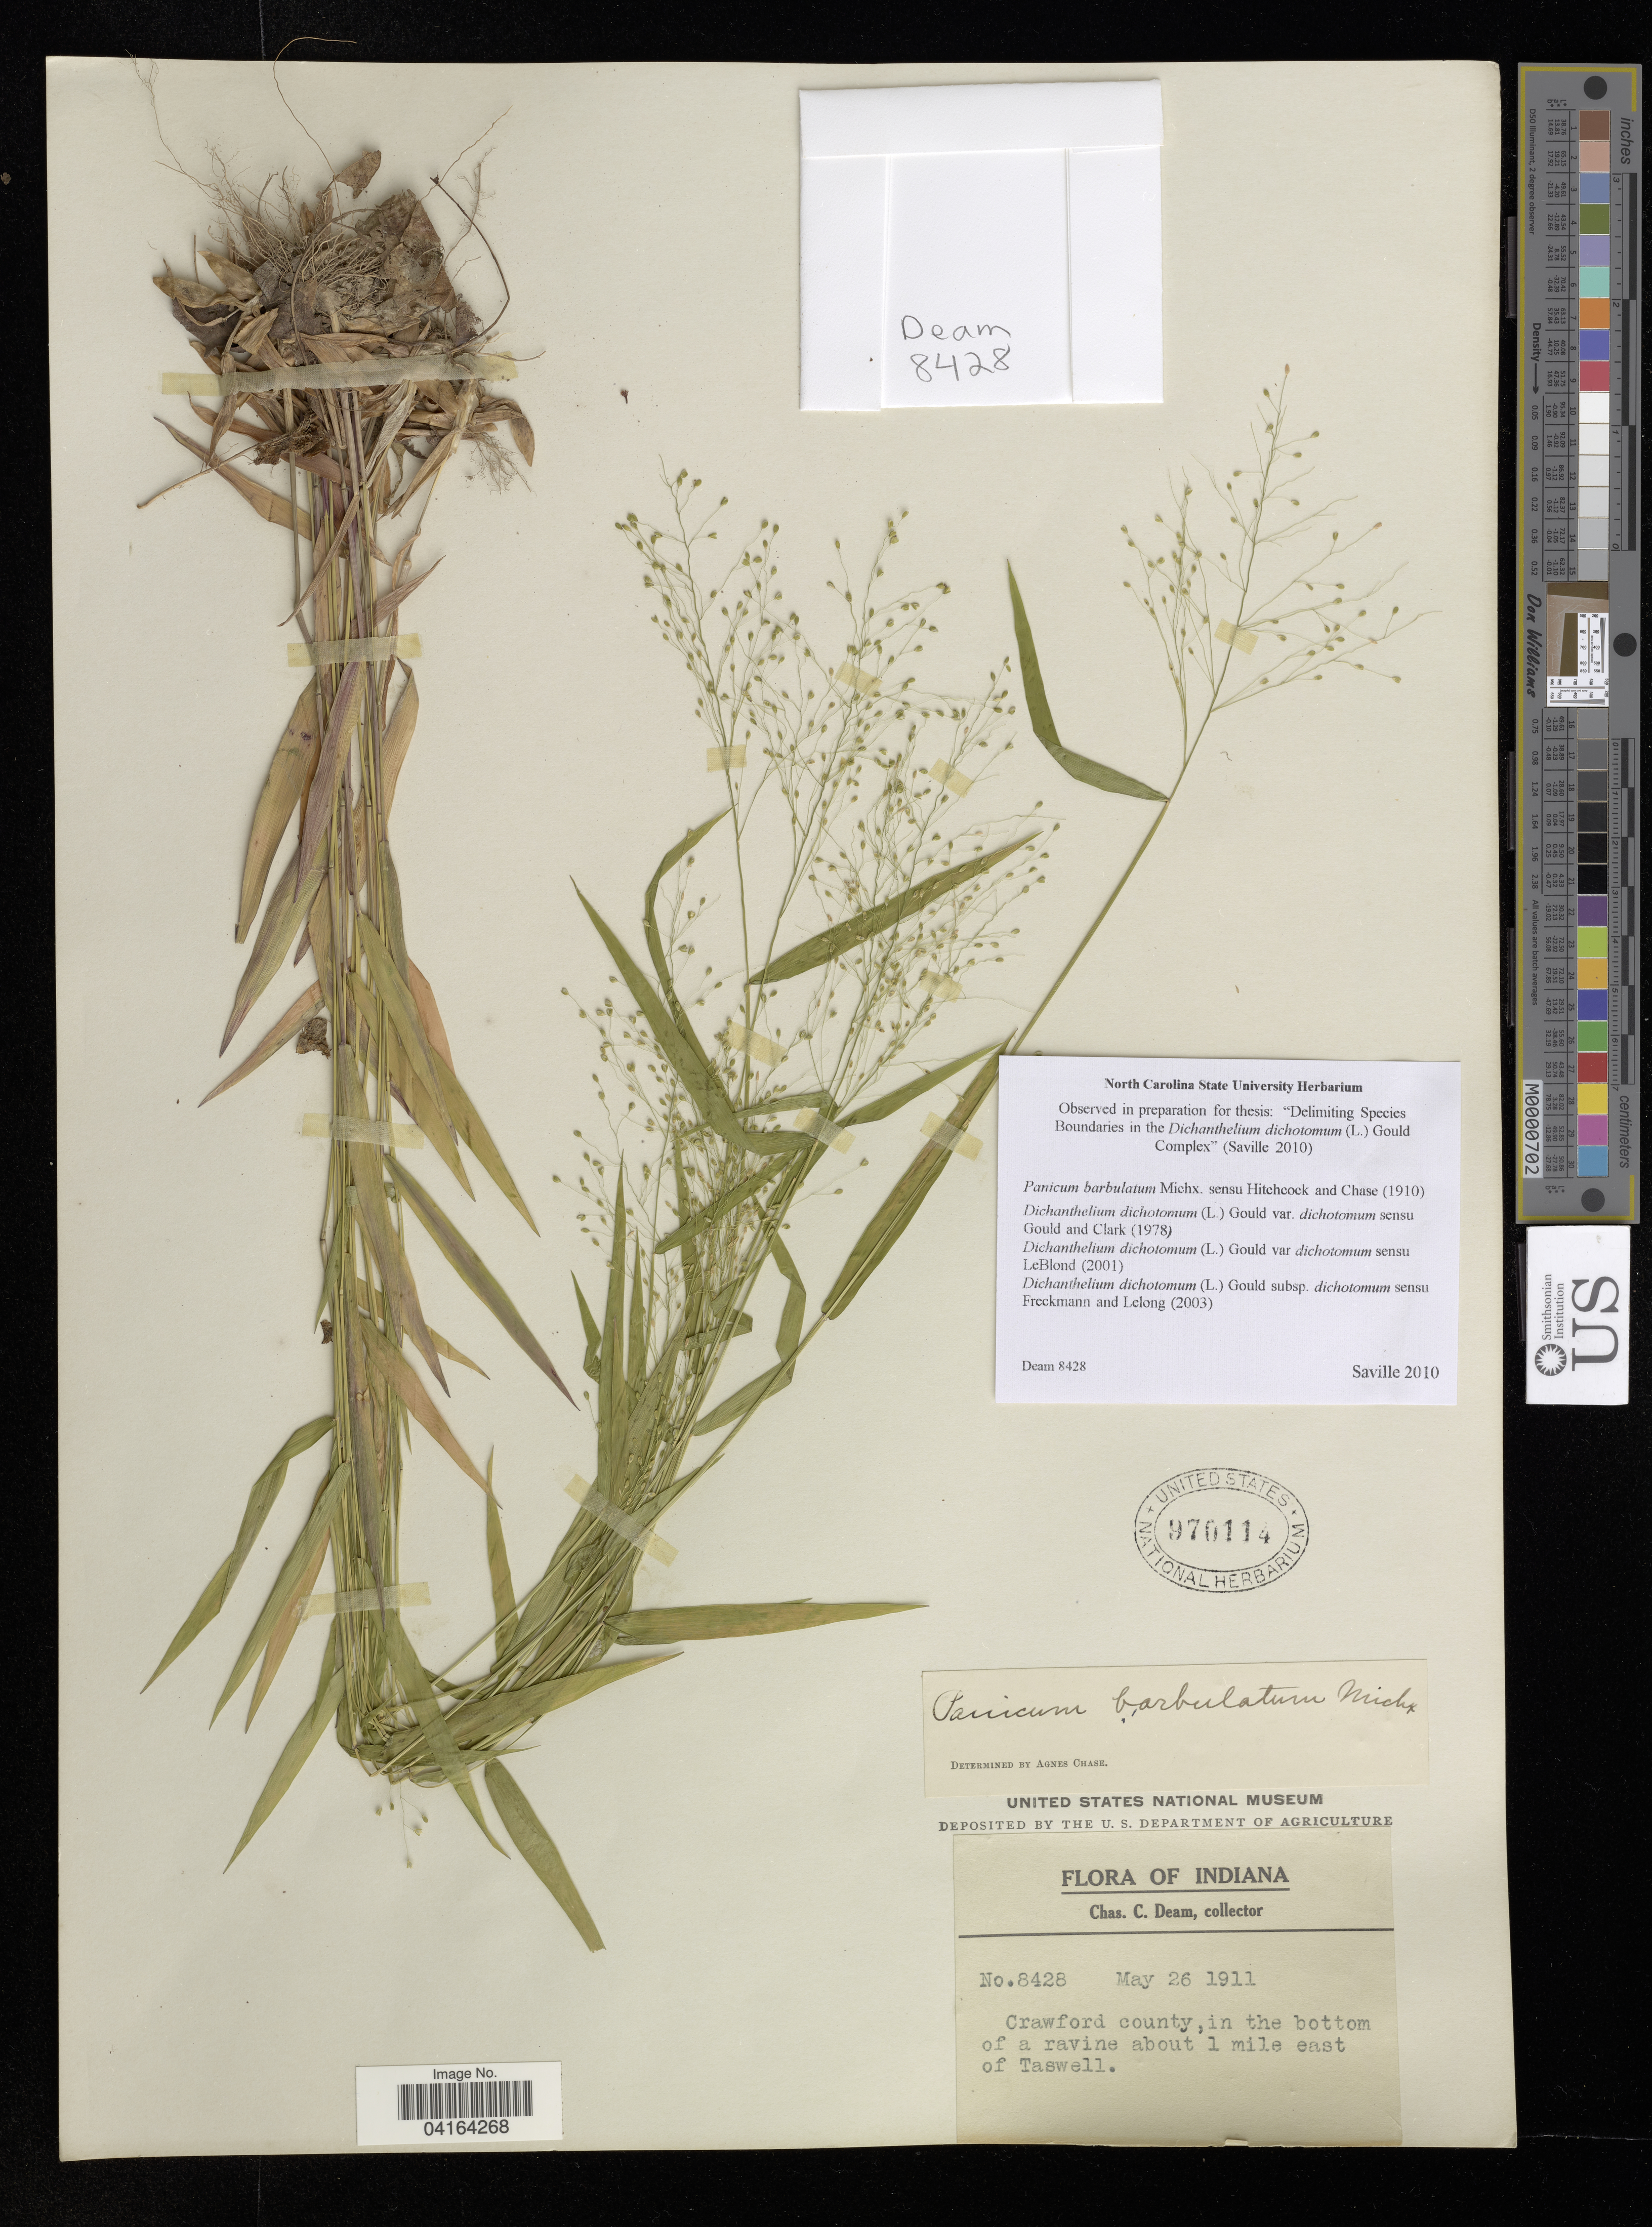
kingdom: Plantae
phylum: Tracheophyta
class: Liliopsida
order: Poales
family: Poaceae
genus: Dichanthelium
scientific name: Dichanthelium dichotomum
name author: (L.) Gould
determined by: Saville, A. C., (NCSC), North Carolina State University (UNITED STATES)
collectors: C. C. Deam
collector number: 8428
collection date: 1911-05-26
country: United States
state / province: Indiana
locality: Crawford county, in the bottom of a ravine about 1 mile east of Taswell.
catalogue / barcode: US 970114